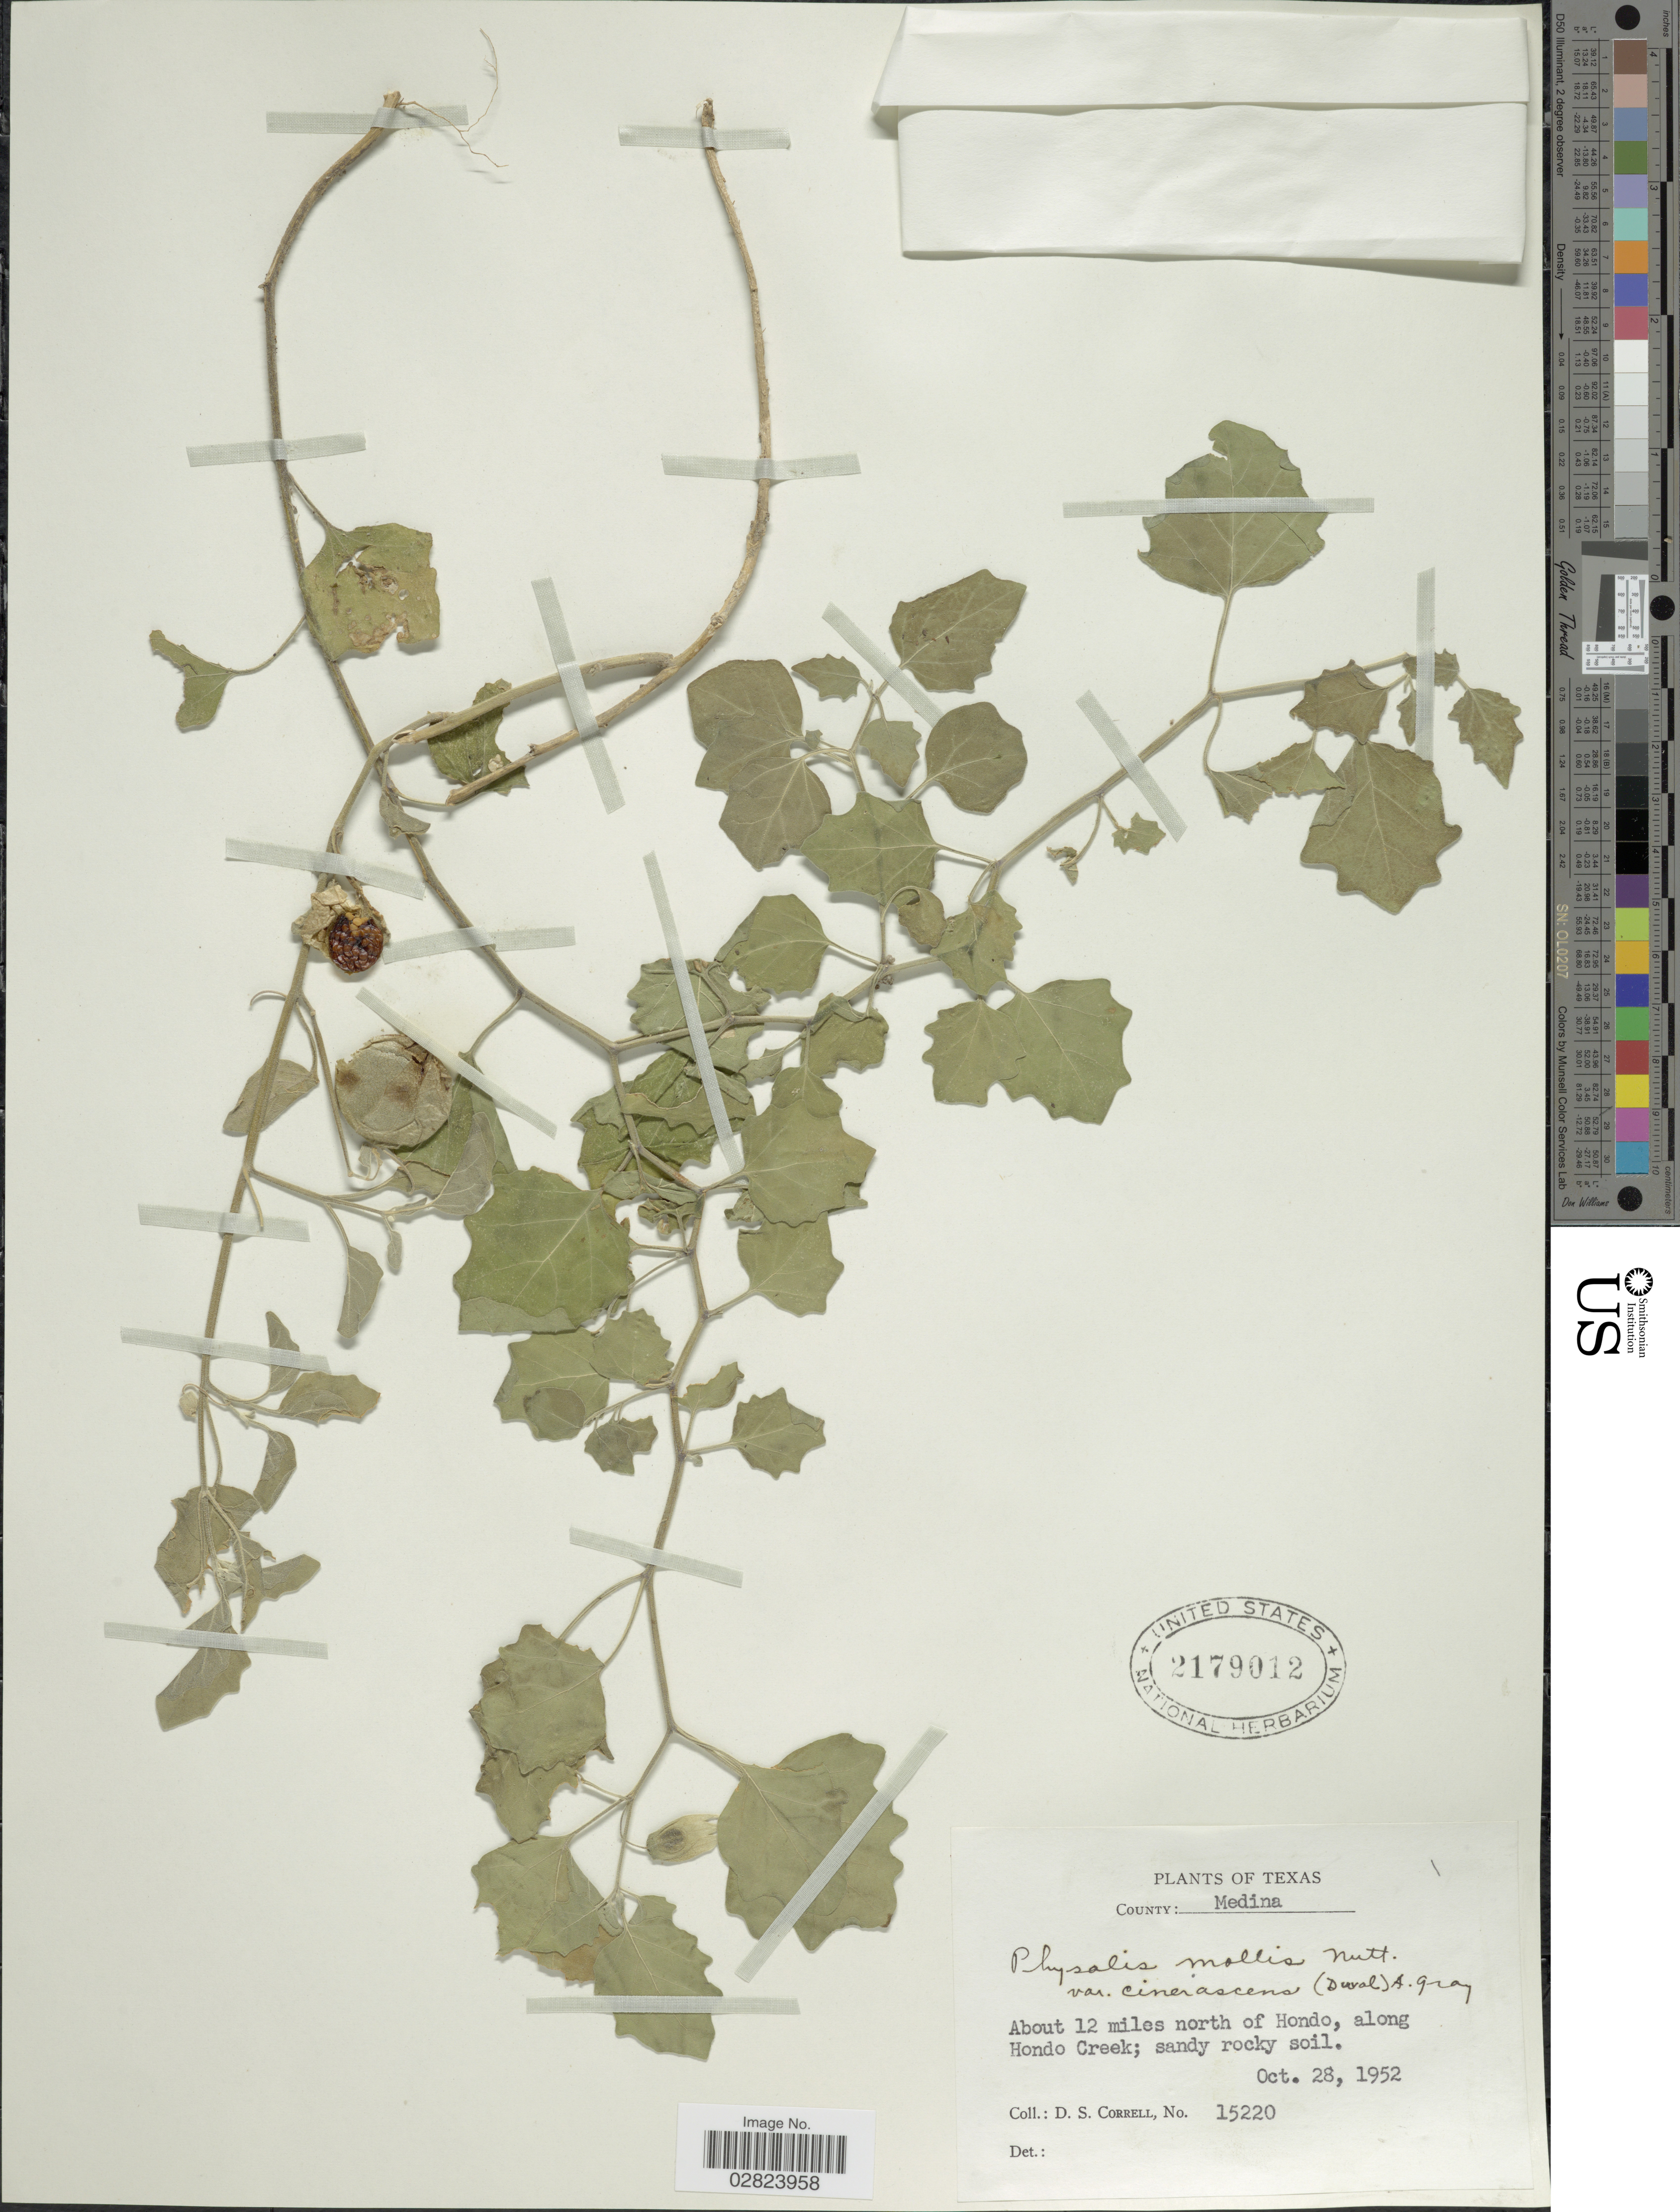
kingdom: Plantae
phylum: Tracheophyta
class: Magnoliopsida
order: Solanales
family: Solanaceae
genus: Physalis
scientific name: Physalis mollis var. cinerascens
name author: (Dunal) A. Gray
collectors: D. S. Correll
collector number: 15220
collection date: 1952-10-28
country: United States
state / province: Texas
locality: County: Medina. About 12 miles north of Hondo, along Hondo Creek.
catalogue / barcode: US 2179012